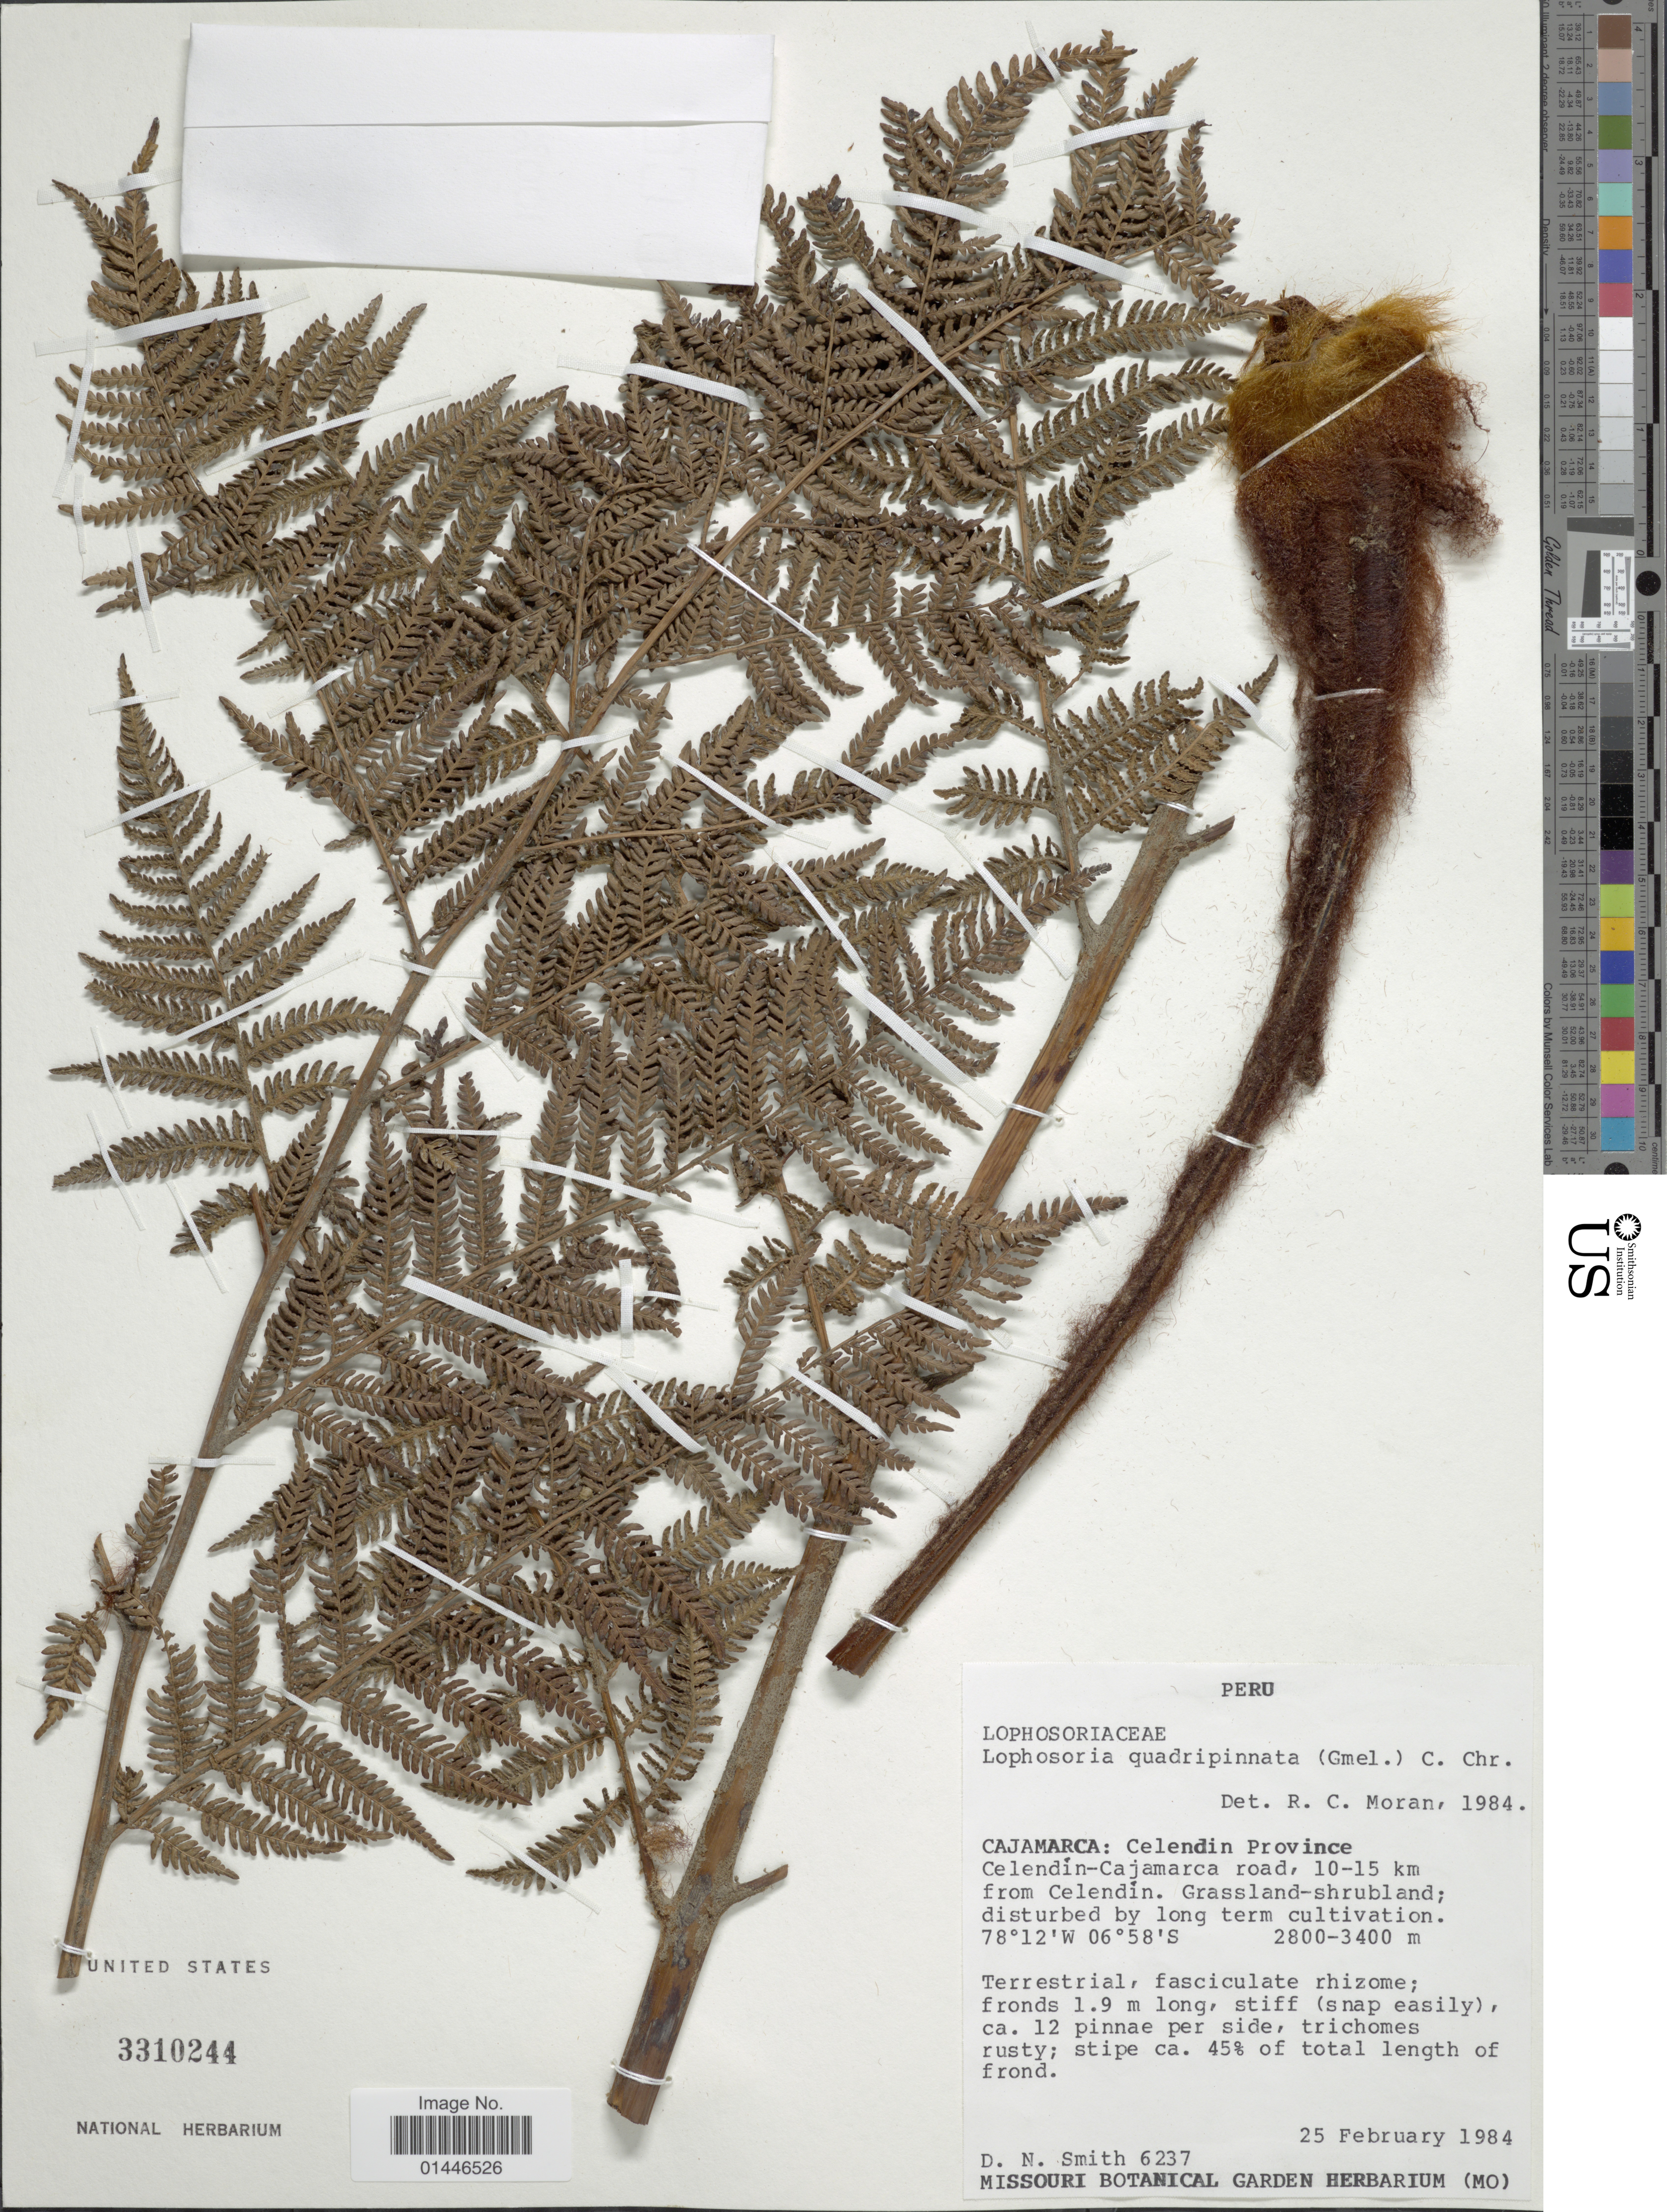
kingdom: Plantae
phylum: Tracheophyta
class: Polypodiopsida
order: Cyatheales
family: Dicksoniaceae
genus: Lophosoria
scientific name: Lophosoria quadripinnata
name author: (J.F. Gmel.) C. Chr.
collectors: D. Smith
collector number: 6237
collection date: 1984-02-25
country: Peru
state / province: Cajamarca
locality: Celendin Province. Celendín-Cajamarca road, 10-15 km from Celendín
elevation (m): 2800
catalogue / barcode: US 3310244